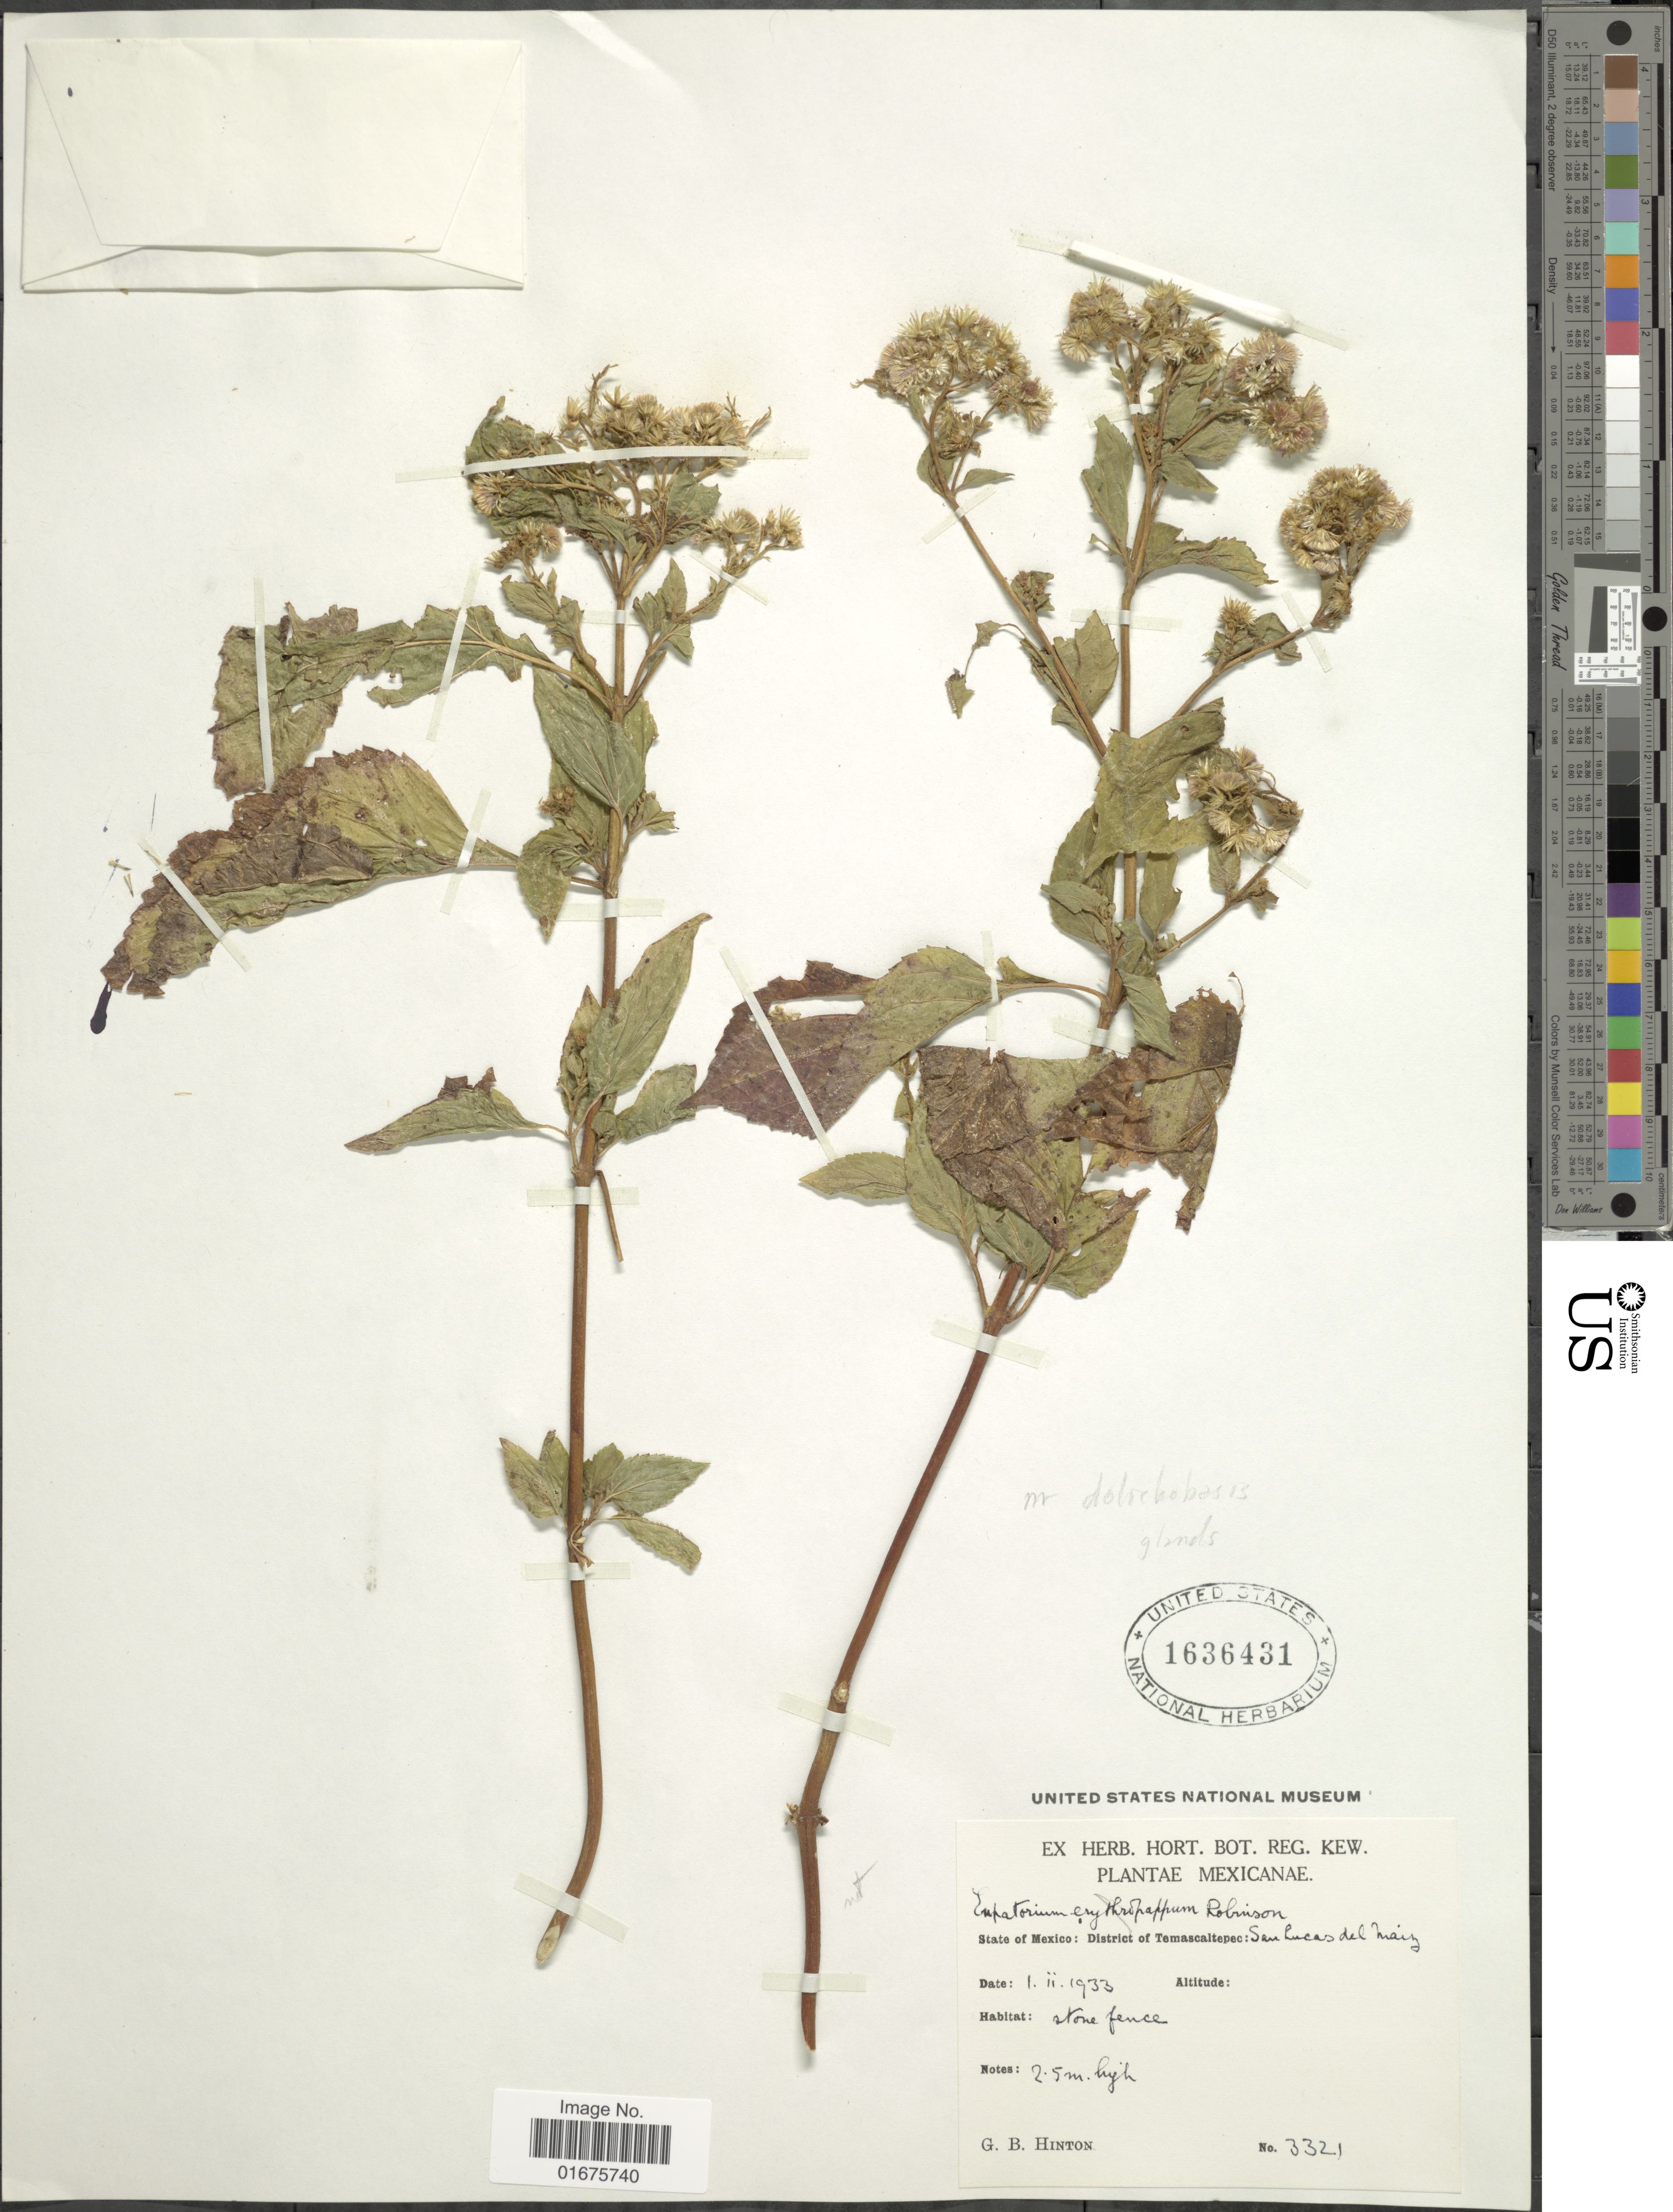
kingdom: Plantae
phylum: Tracheophyta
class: Magnoliopsida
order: Asterales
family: Asteraceae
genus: Ageratina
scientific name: Ageratina dolichobasis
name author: (Mc Vaugh) R.M. King & H. Rob.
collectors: G. B. Hinton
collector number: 3321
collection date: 1933-02-01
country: Mexico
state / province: México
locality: District of Temascaltepec: San Lucas del Maiz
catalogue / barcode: US 1636431